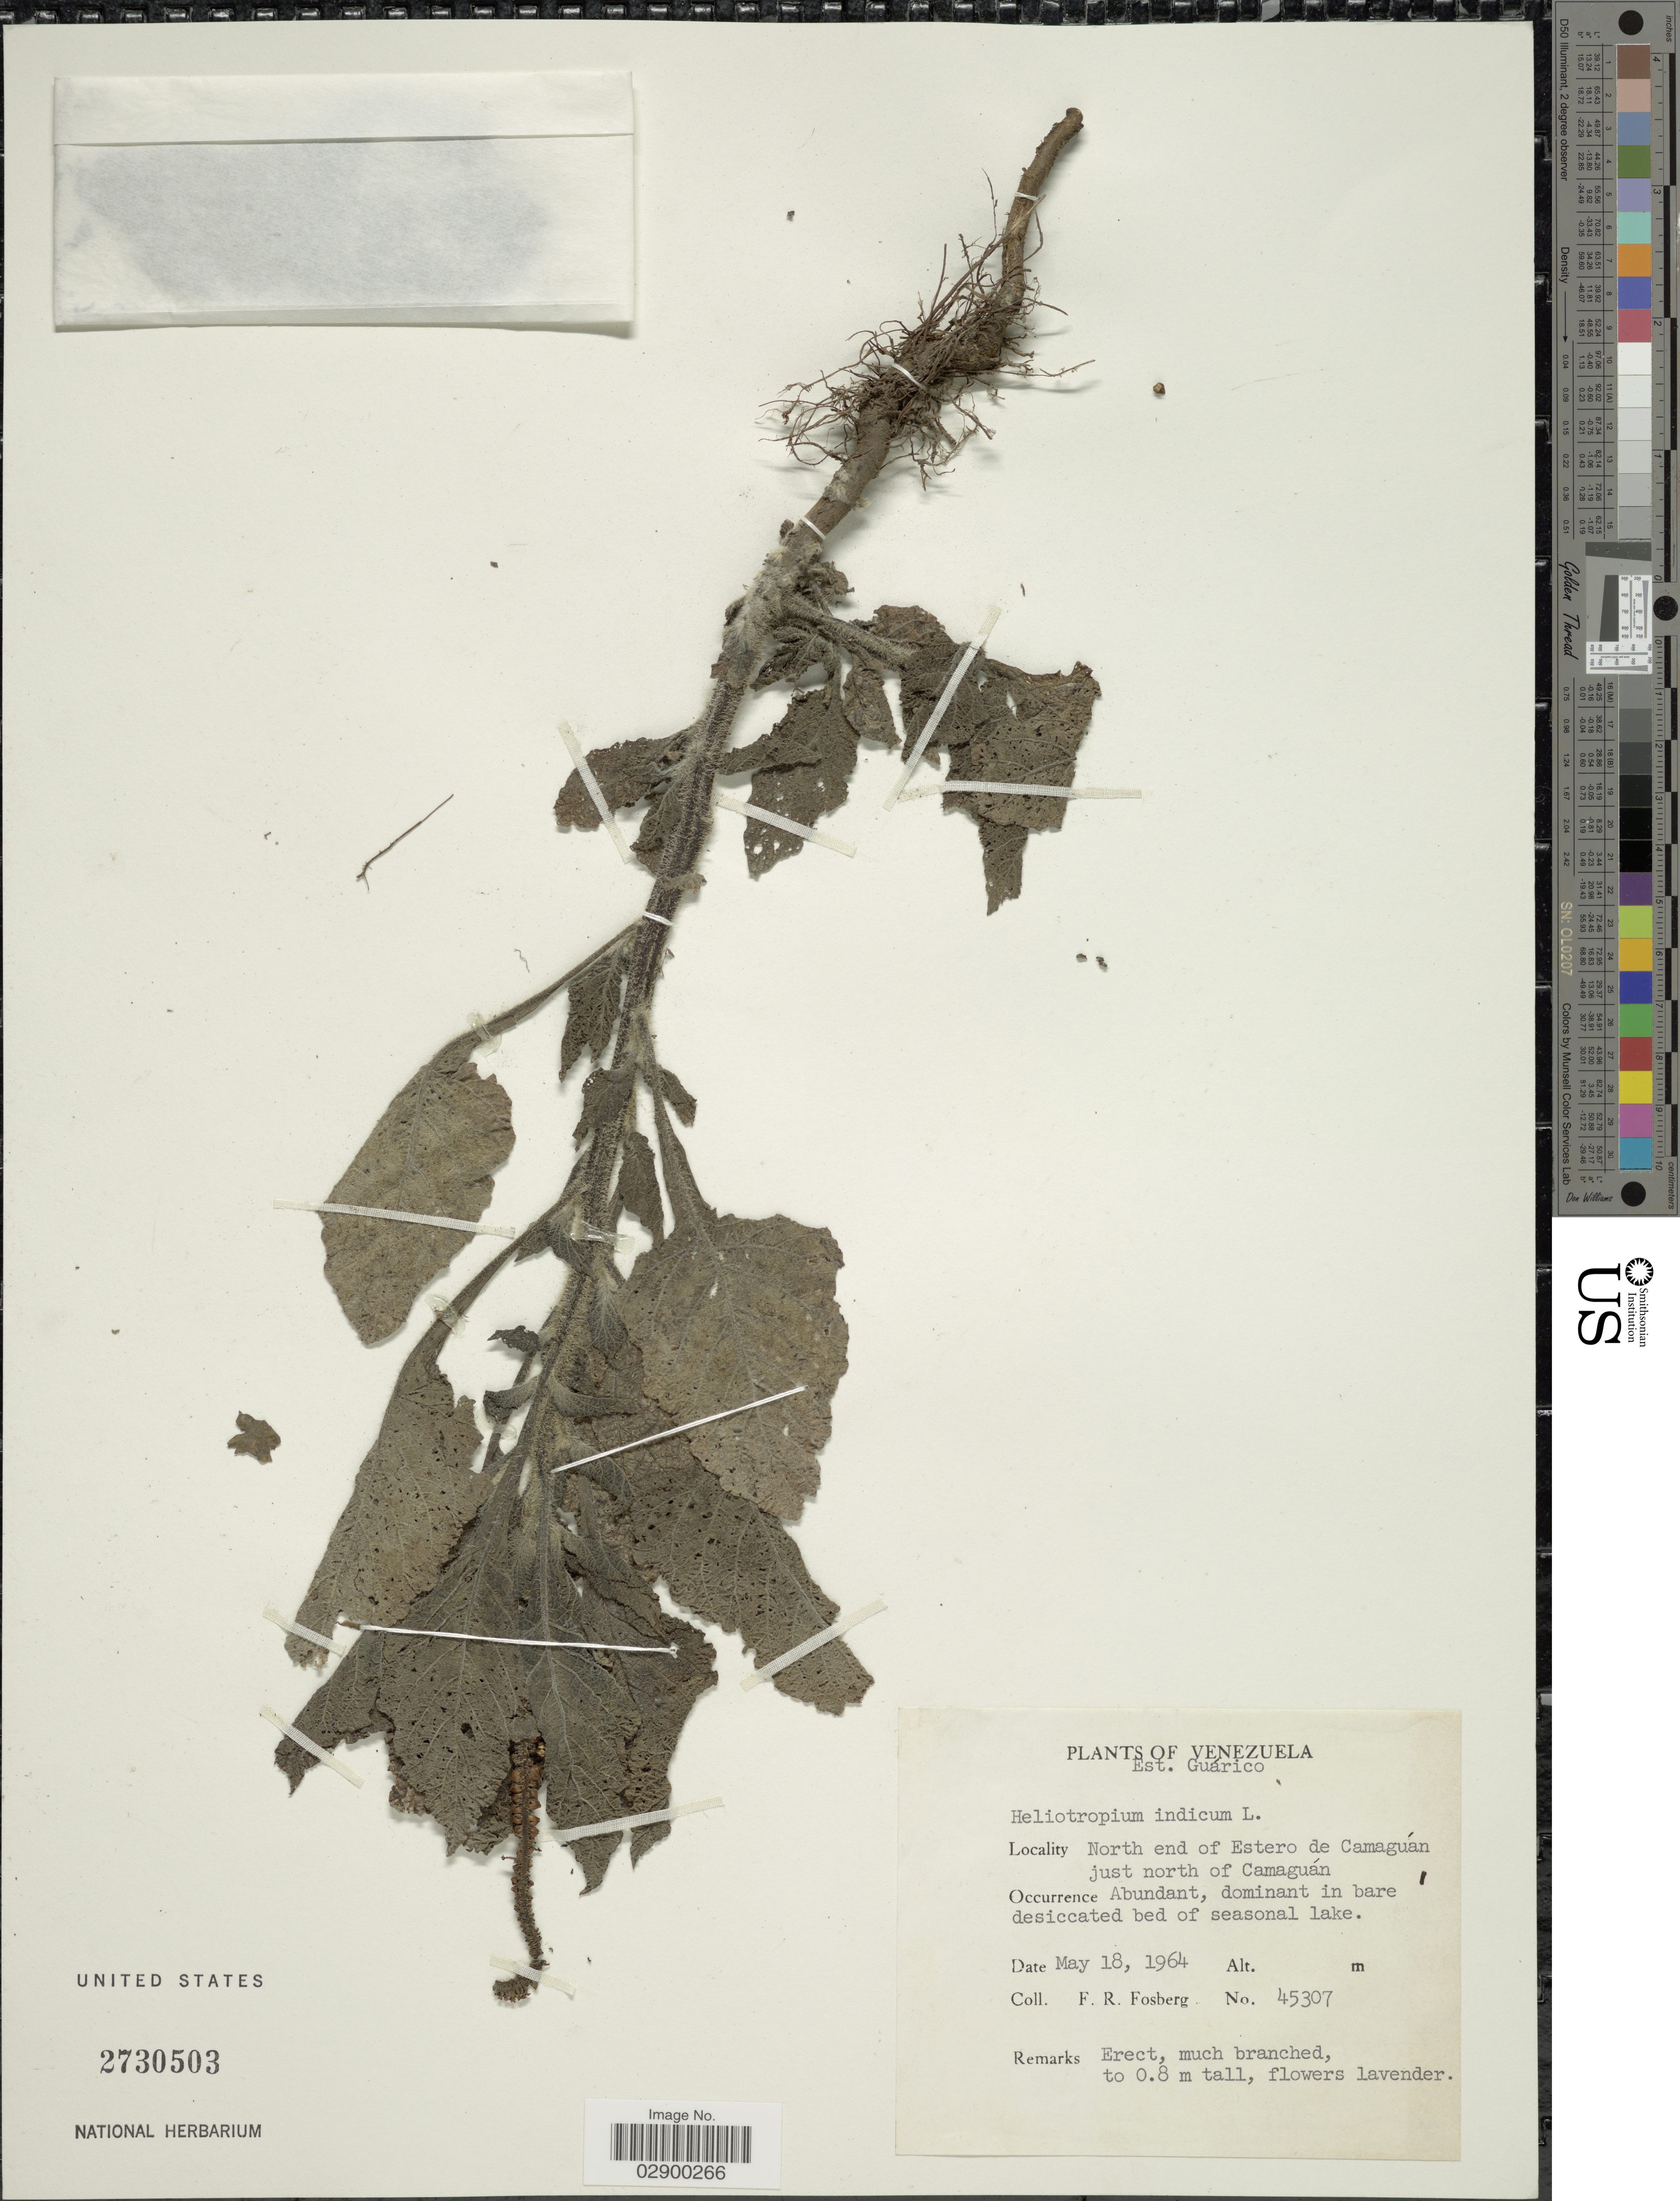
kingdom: Plantae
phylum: Tracheophyta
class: Magnoliopsida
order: Boraginales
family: Heliotropiaceae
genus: Heliotropium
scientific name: Heliotropium indicum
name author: L.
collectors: F. R. Fosberg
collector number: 45307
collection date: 1964-05-18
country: Venezuela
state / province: Guárico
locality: Est. Guárico, North end of Estero de Camaguán.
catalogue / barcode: US 2730503